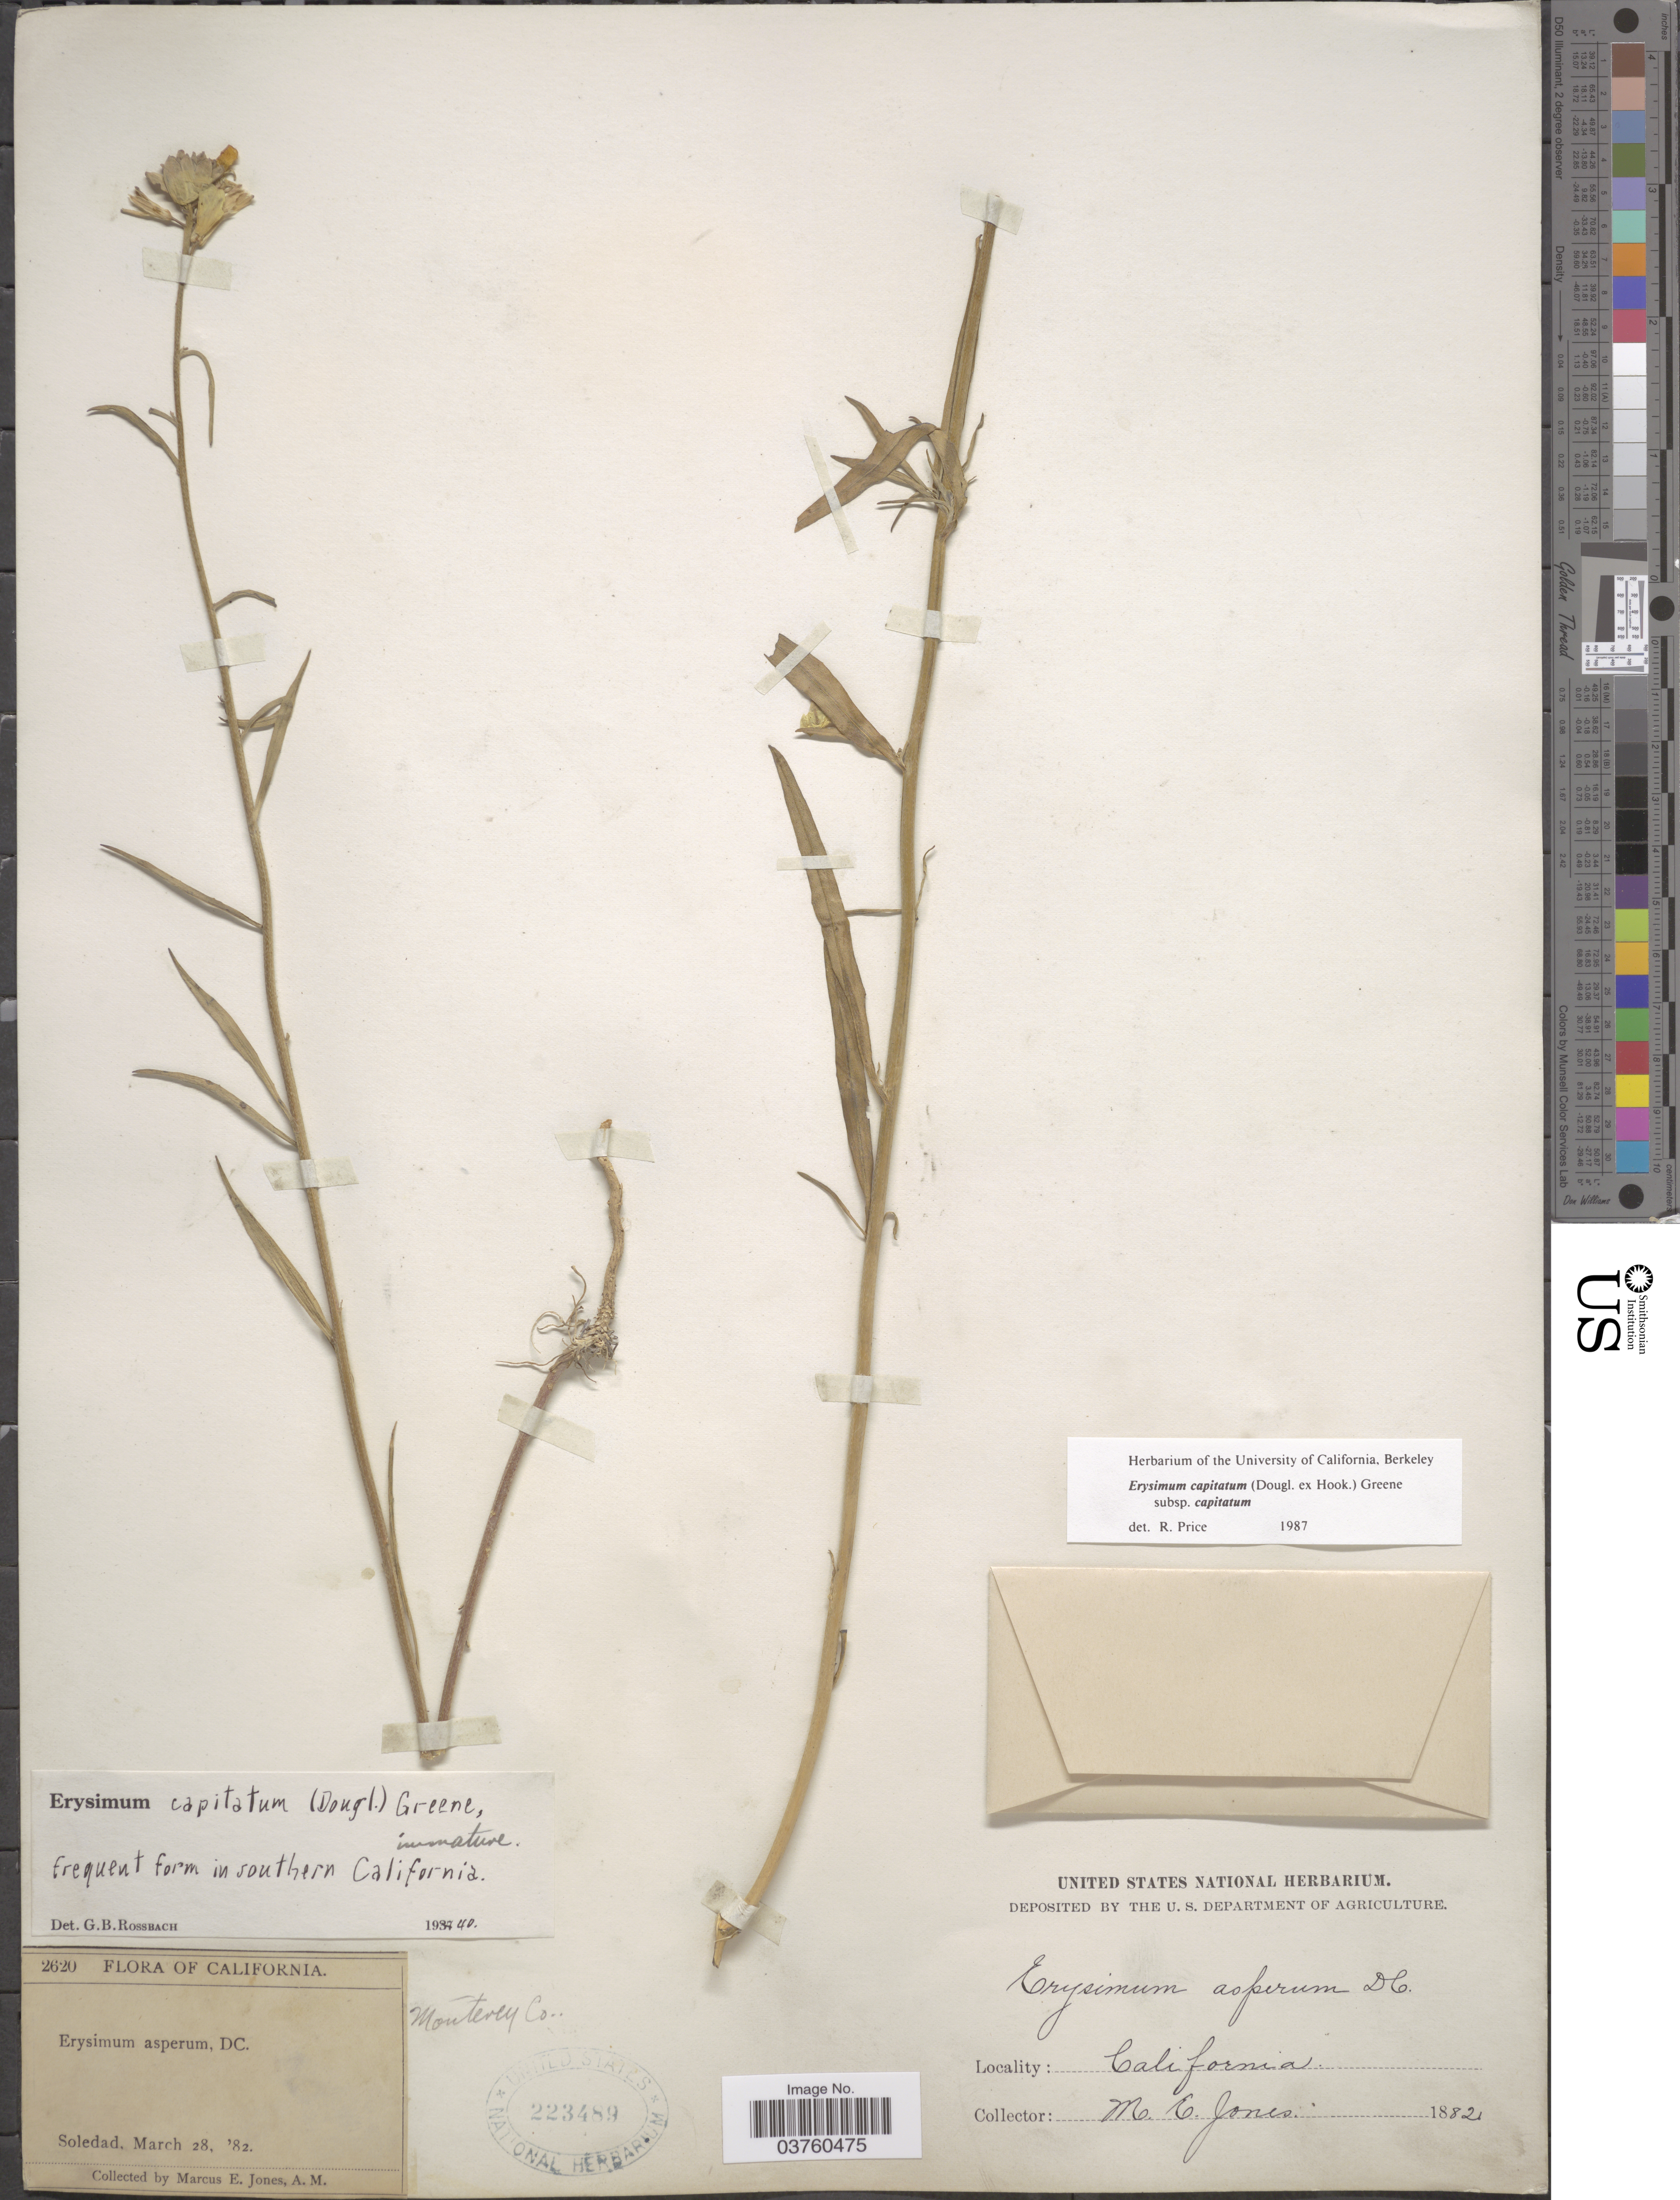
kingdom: Plantae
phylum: Tracheophyta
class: Magnoliopsida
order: Brassicales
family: Brassicaceae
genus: Erysimum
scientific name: Erysimum capitatum subsp. capitatum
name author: (Douglas ex Hook.) Greene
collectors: M. E. Jones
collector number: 2620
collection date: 1882-03-28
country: United States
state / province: California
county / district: Monterey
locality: Soledad. Monterey Co.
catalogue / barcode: US 223489